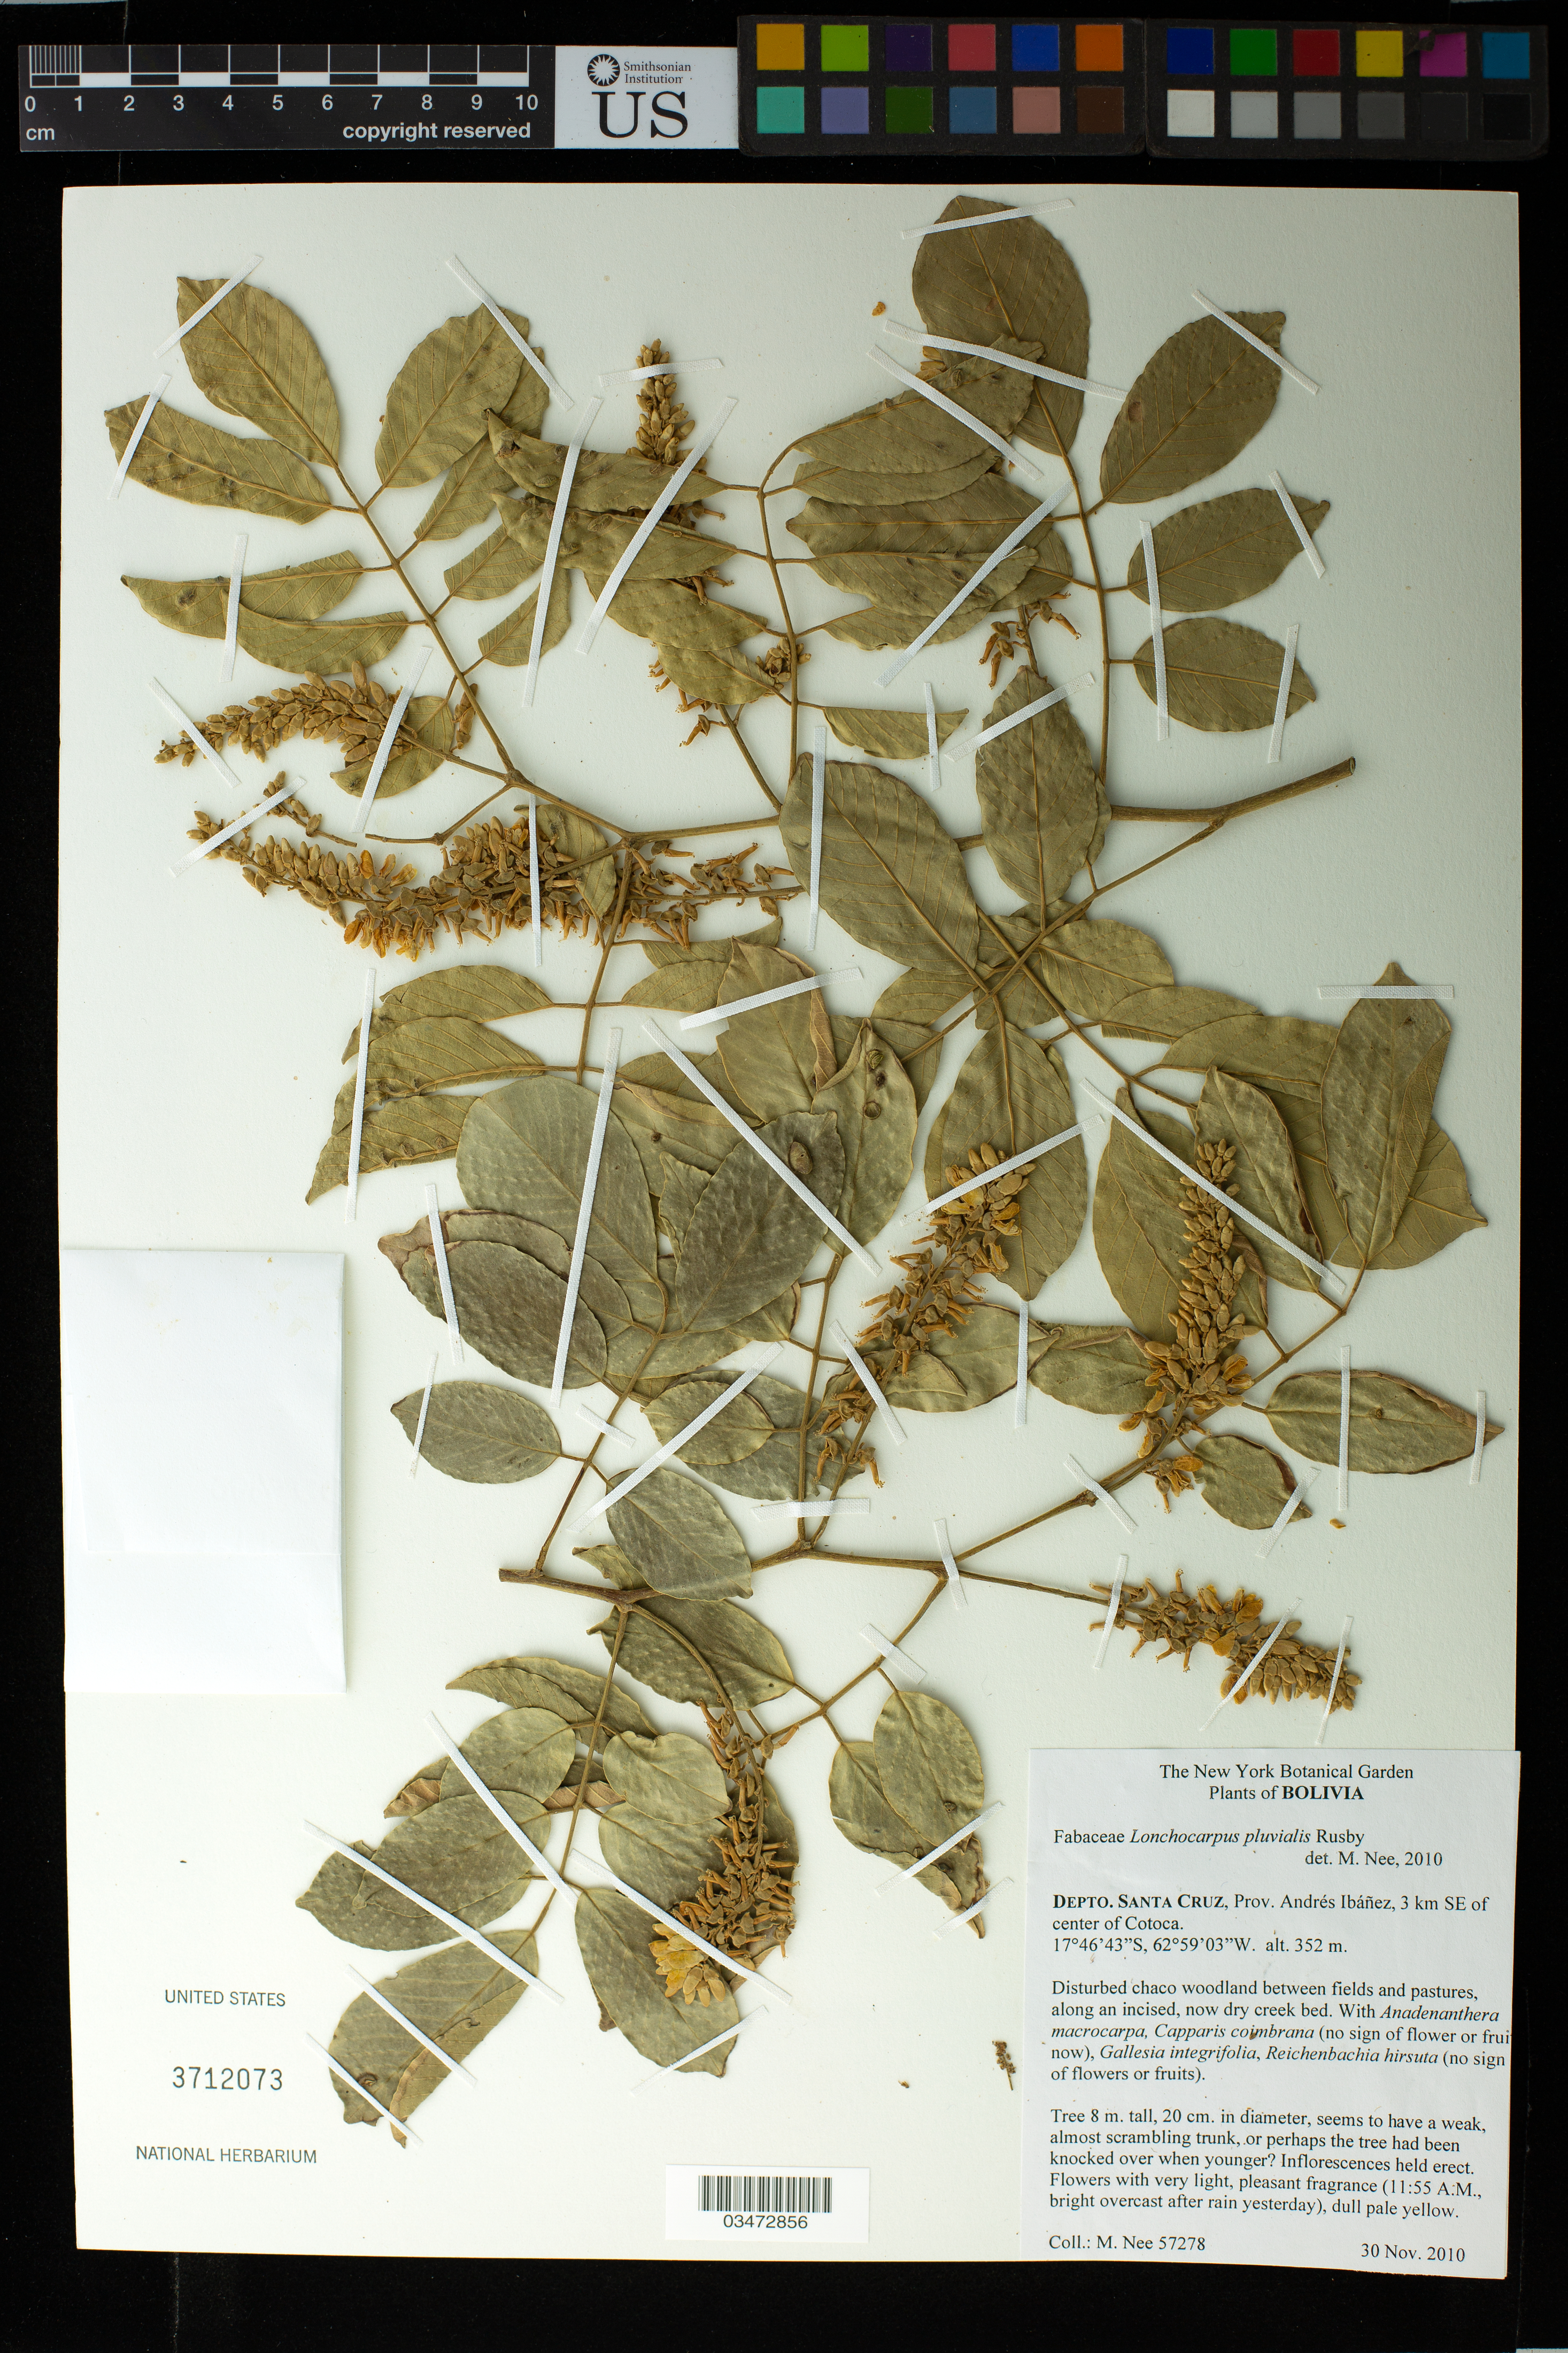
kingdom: Plantae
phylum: Tracheophyta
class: Magnoliopsida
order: Fabales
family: Fabaceae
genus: Lonchocarpus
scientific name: Lonchocarpus pluvialis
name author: Rusby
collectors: M. Nee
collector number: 57278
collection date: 2010-11-30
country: Bolivia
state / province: Santa Cruz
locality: Prov. Andres Ibanex, 3km SE of center of Cotoca.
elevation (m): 352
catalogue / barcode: US 3712073